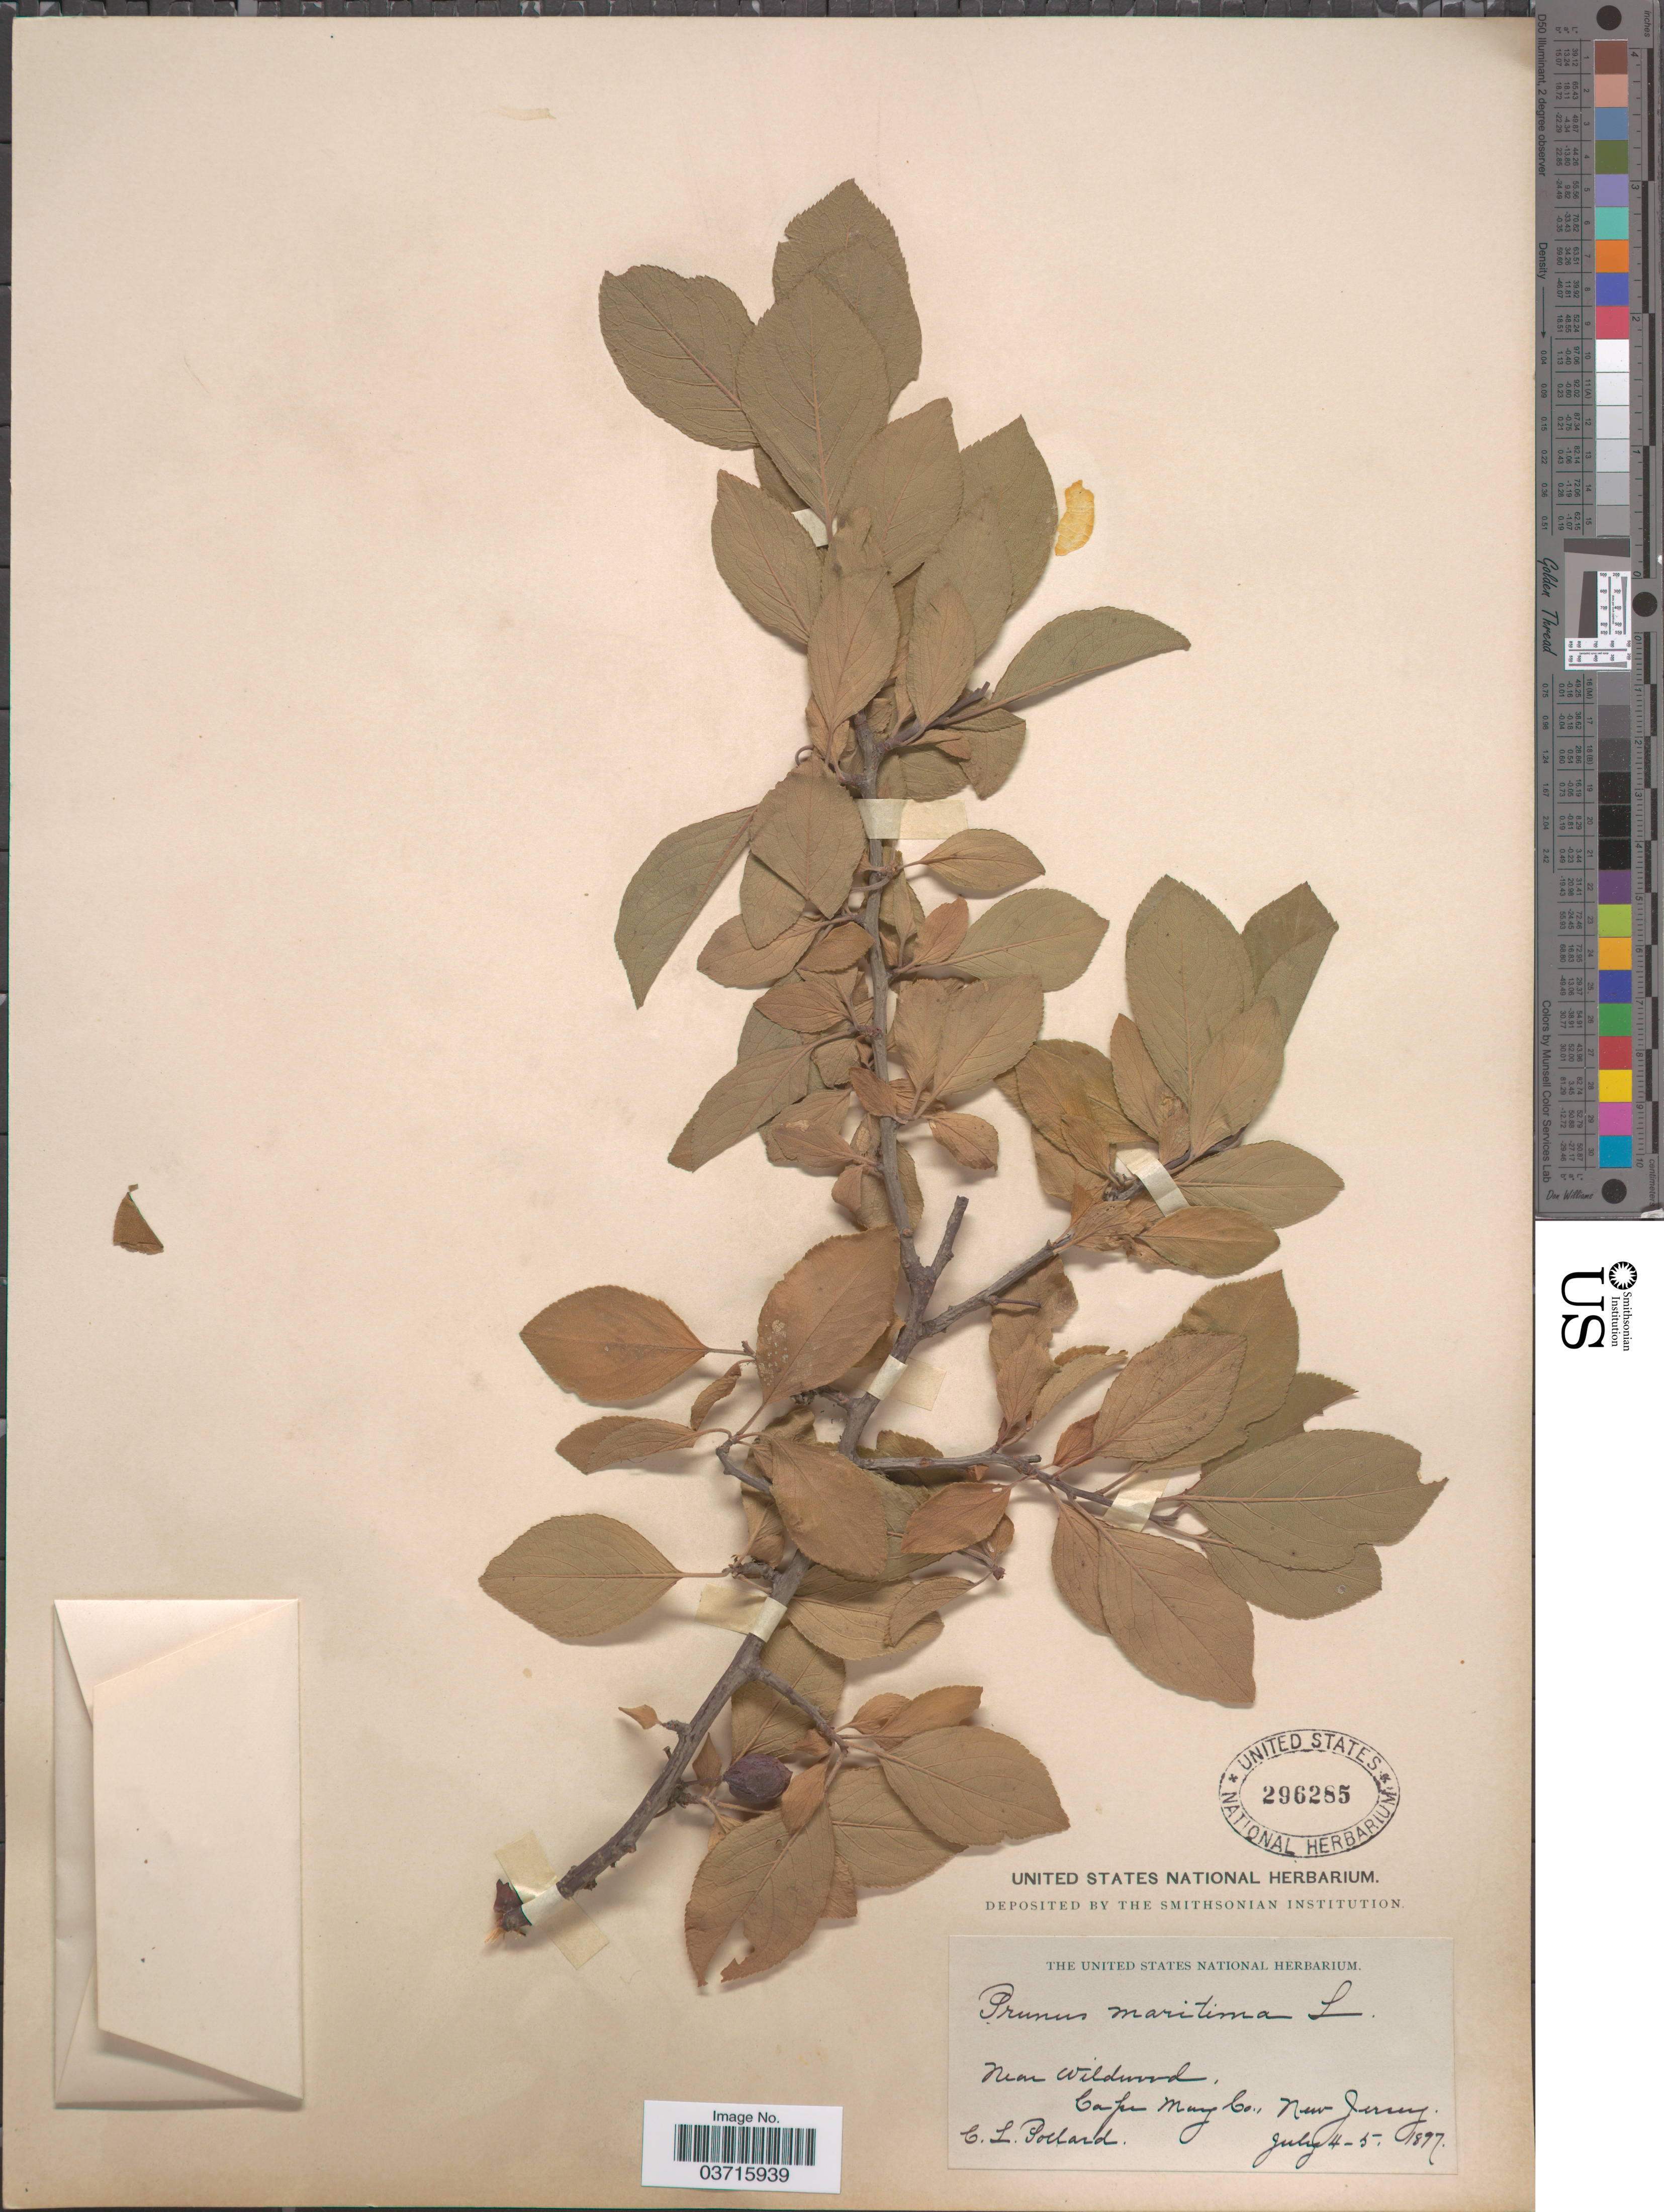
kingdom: Plantae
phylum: Tracheophyta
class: Magnoliopsida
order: Rosales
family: Rosaceae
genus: Prunus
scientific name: Prunus maritima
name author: Marshall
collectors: C. L. Pollard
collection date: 1897-07-04/1897-07-05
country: United States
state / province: New Jersey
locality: Near Wildwood, Cape May Co.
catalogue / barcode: US 296285